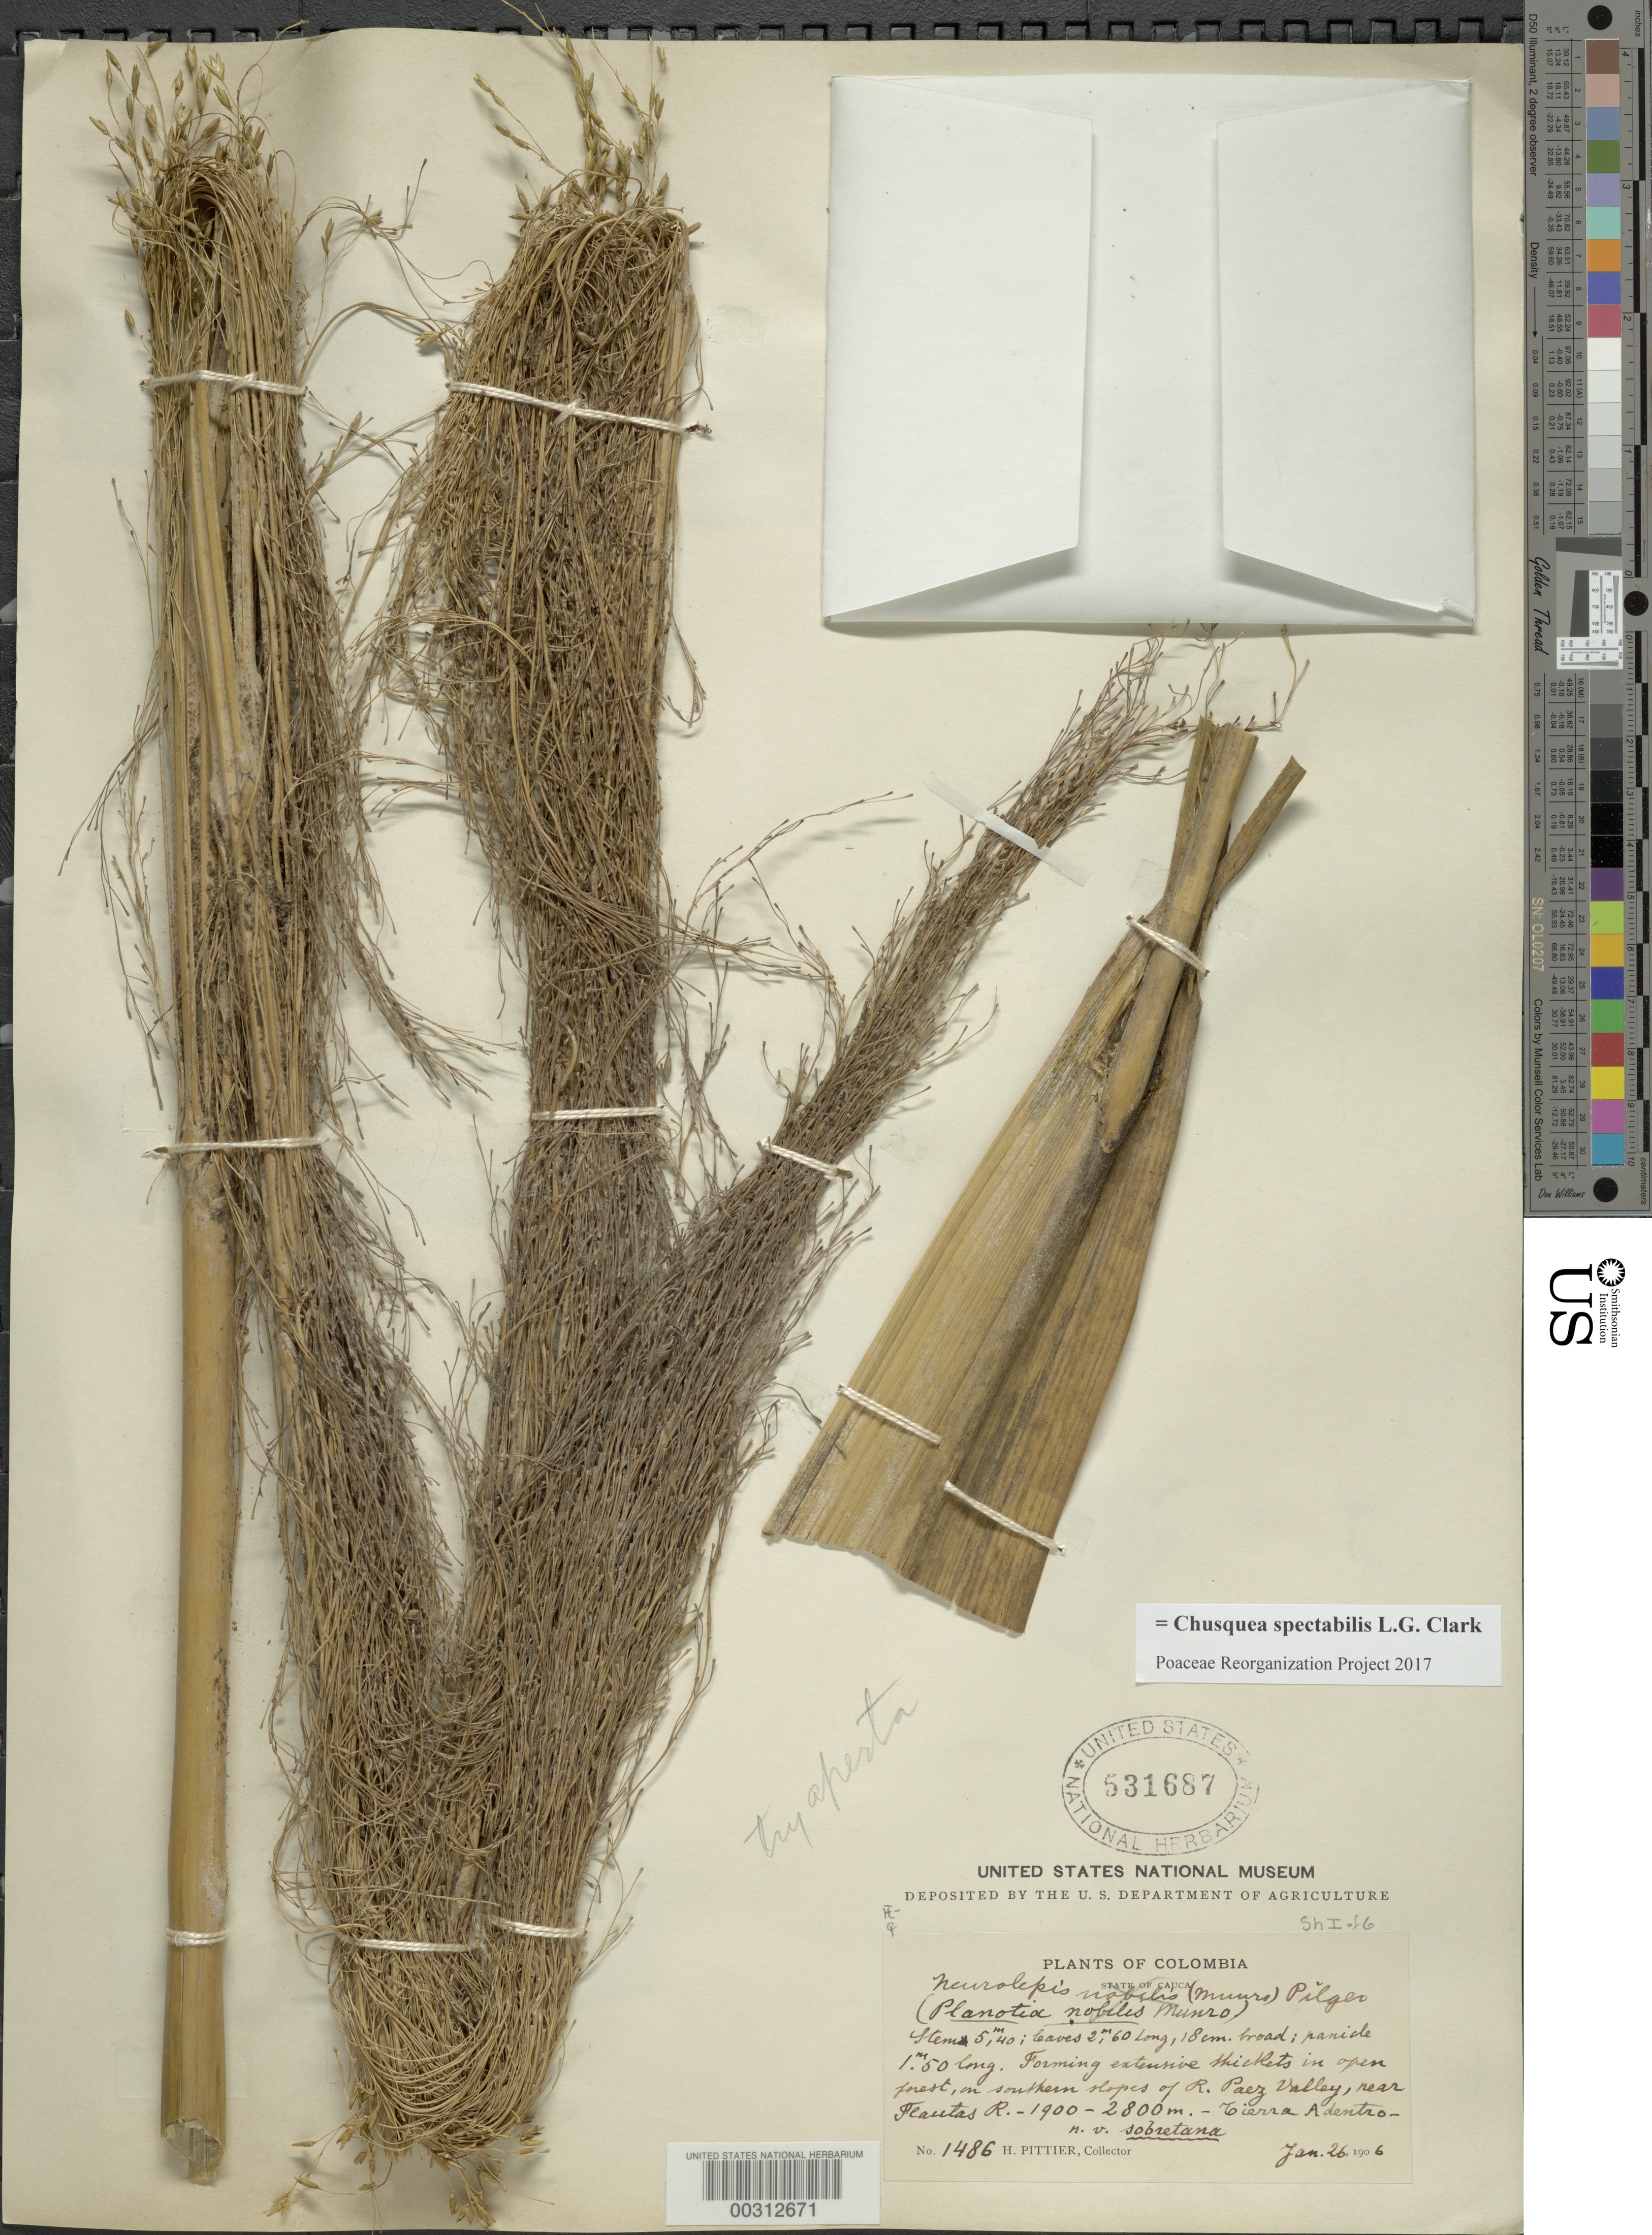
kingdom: Plantae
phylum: Tracheophyta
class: Liliopsida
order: Poales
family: Poaceae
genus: Chusquea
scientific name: Chusquea spectabilis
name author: L.G. Clark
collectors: H. F. Pittier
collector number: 1486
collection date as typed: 26 Jan 1906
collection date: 1906-01-26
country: Colombia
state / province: Cauca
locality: Rio Paez Valley, near R. Flautas. Tierra Adentro.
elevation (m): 1900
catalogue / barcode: US 531687